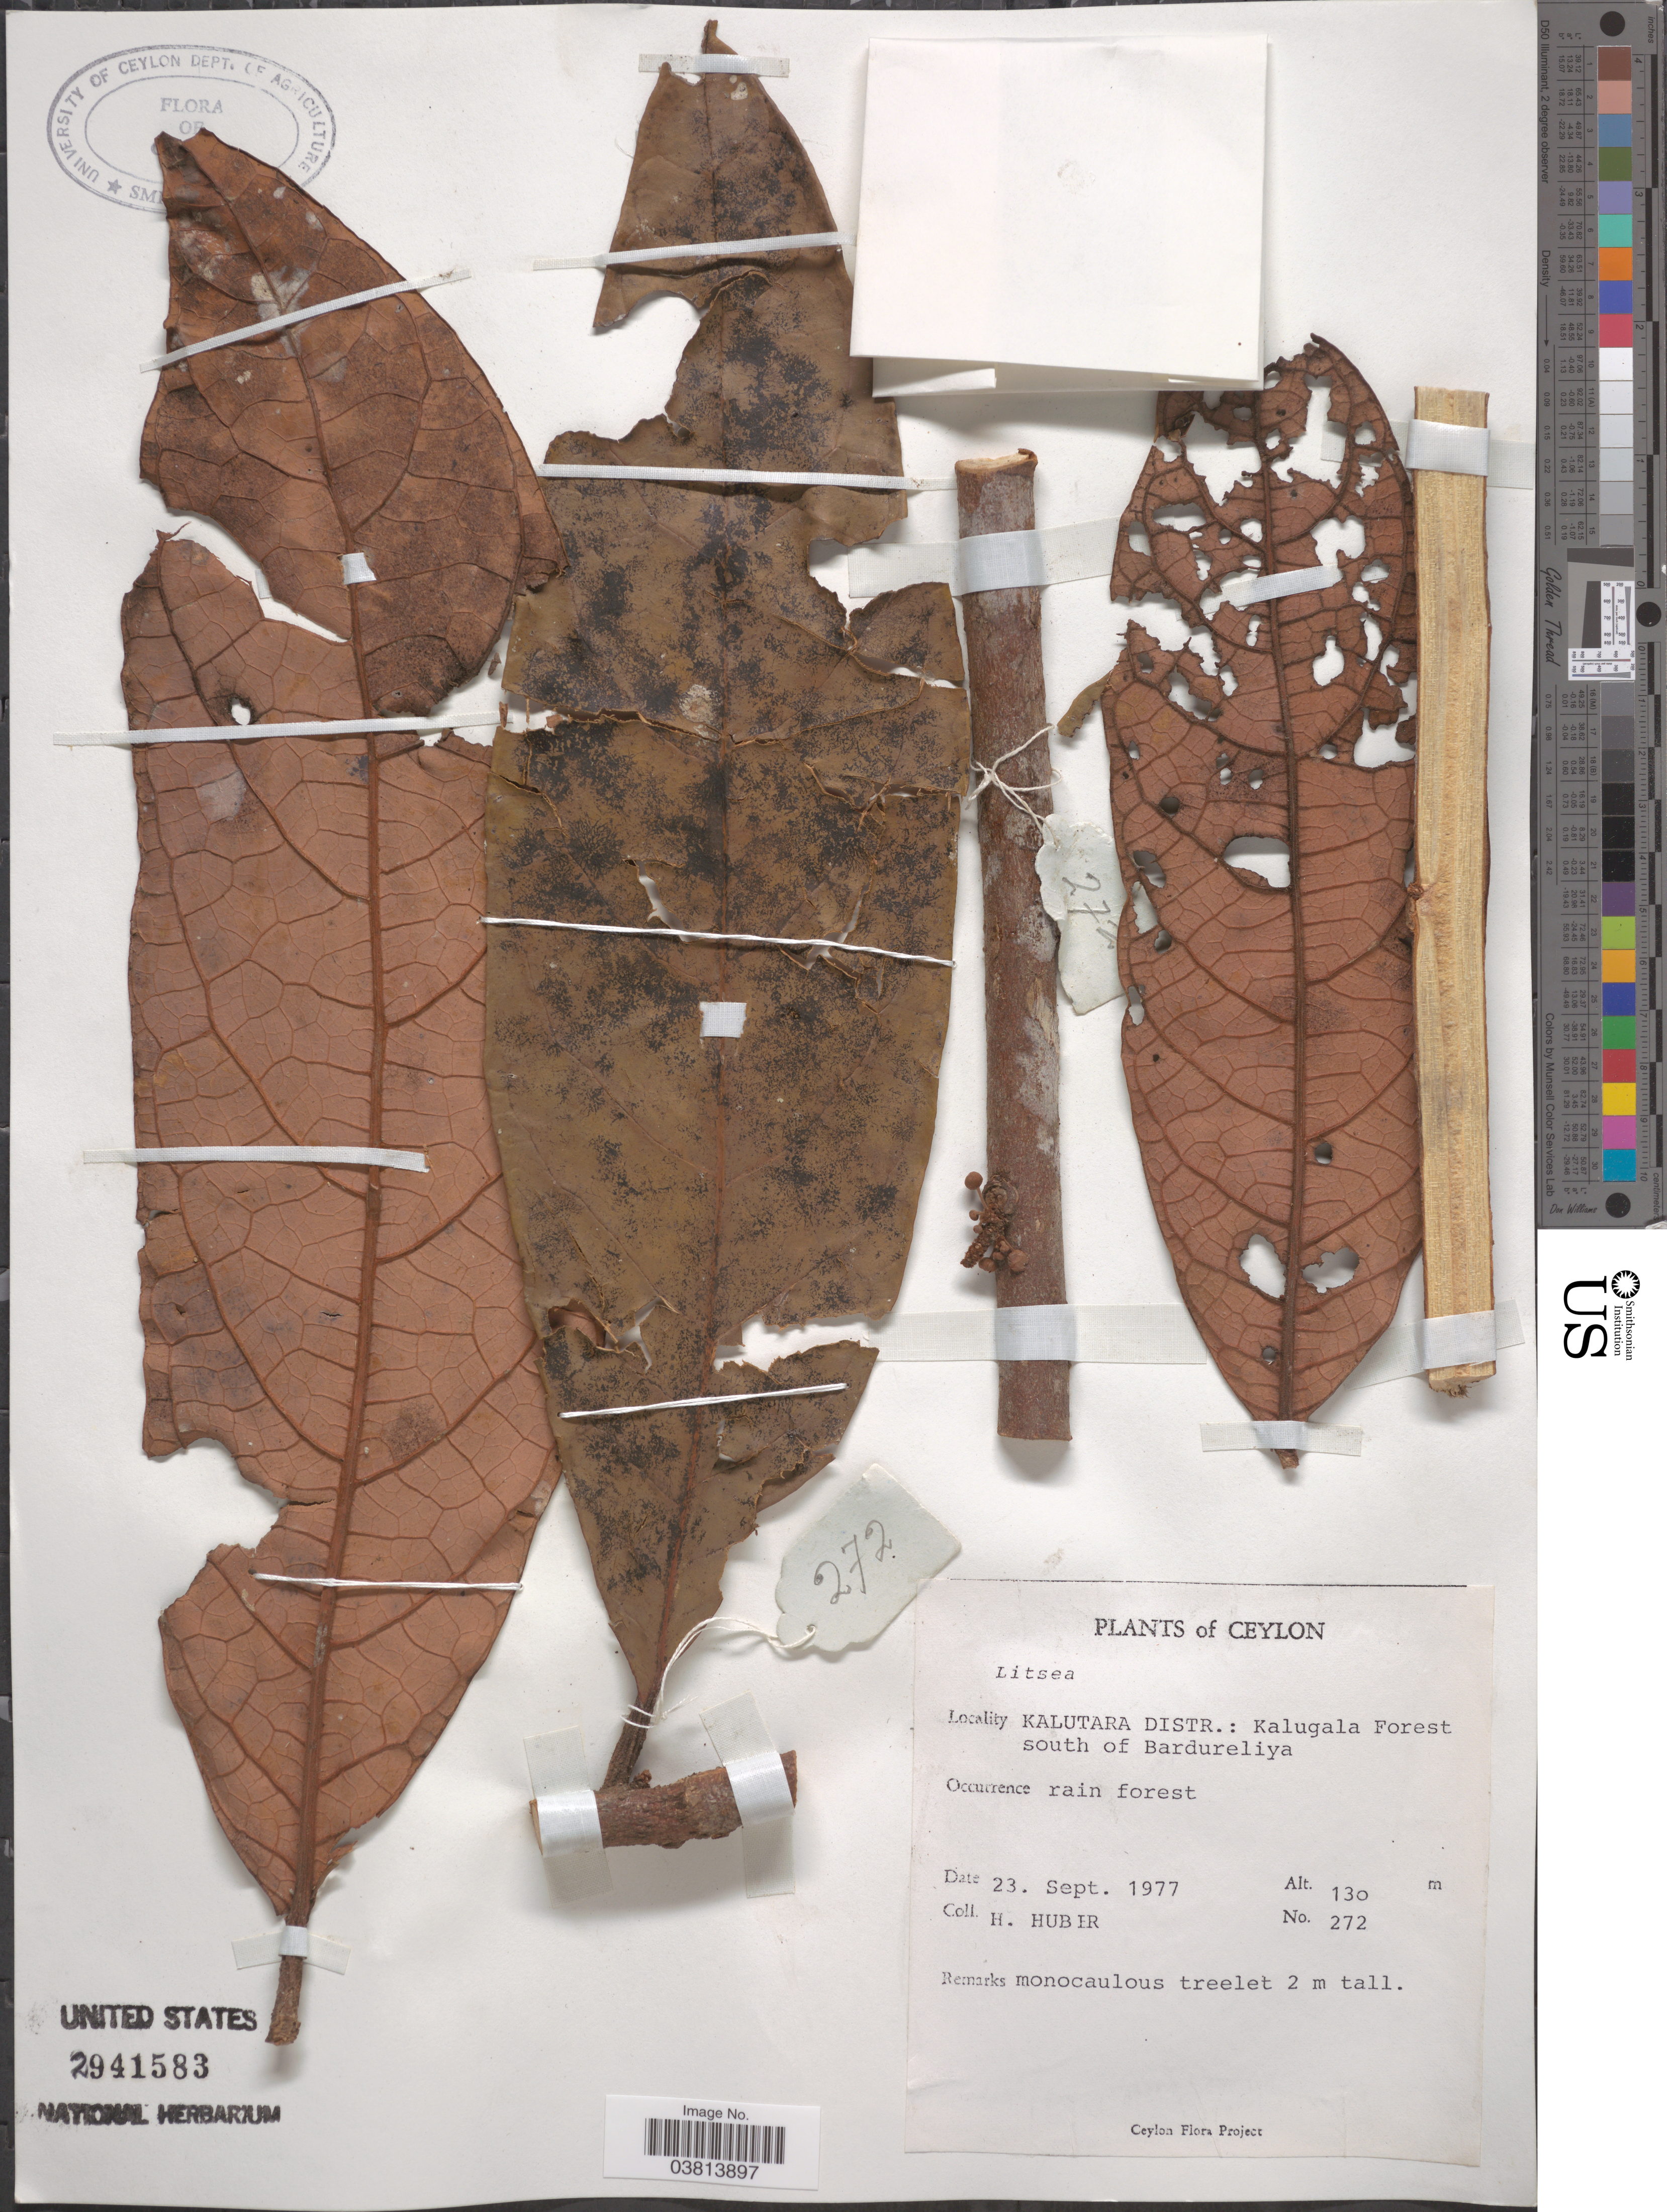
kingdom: Plantae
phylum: Tracheophyta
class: Magnoliopsida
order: Laurales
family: Lauraceae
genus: Litsea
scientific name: Litsea sp.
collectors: H. Huber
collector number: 272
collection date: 1977-09-23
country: Sri Lanka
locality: Ceylon. Kalutara Distr.: Kalugala Forest south of Bardureliya.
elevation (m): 130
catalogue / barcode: US 2941583